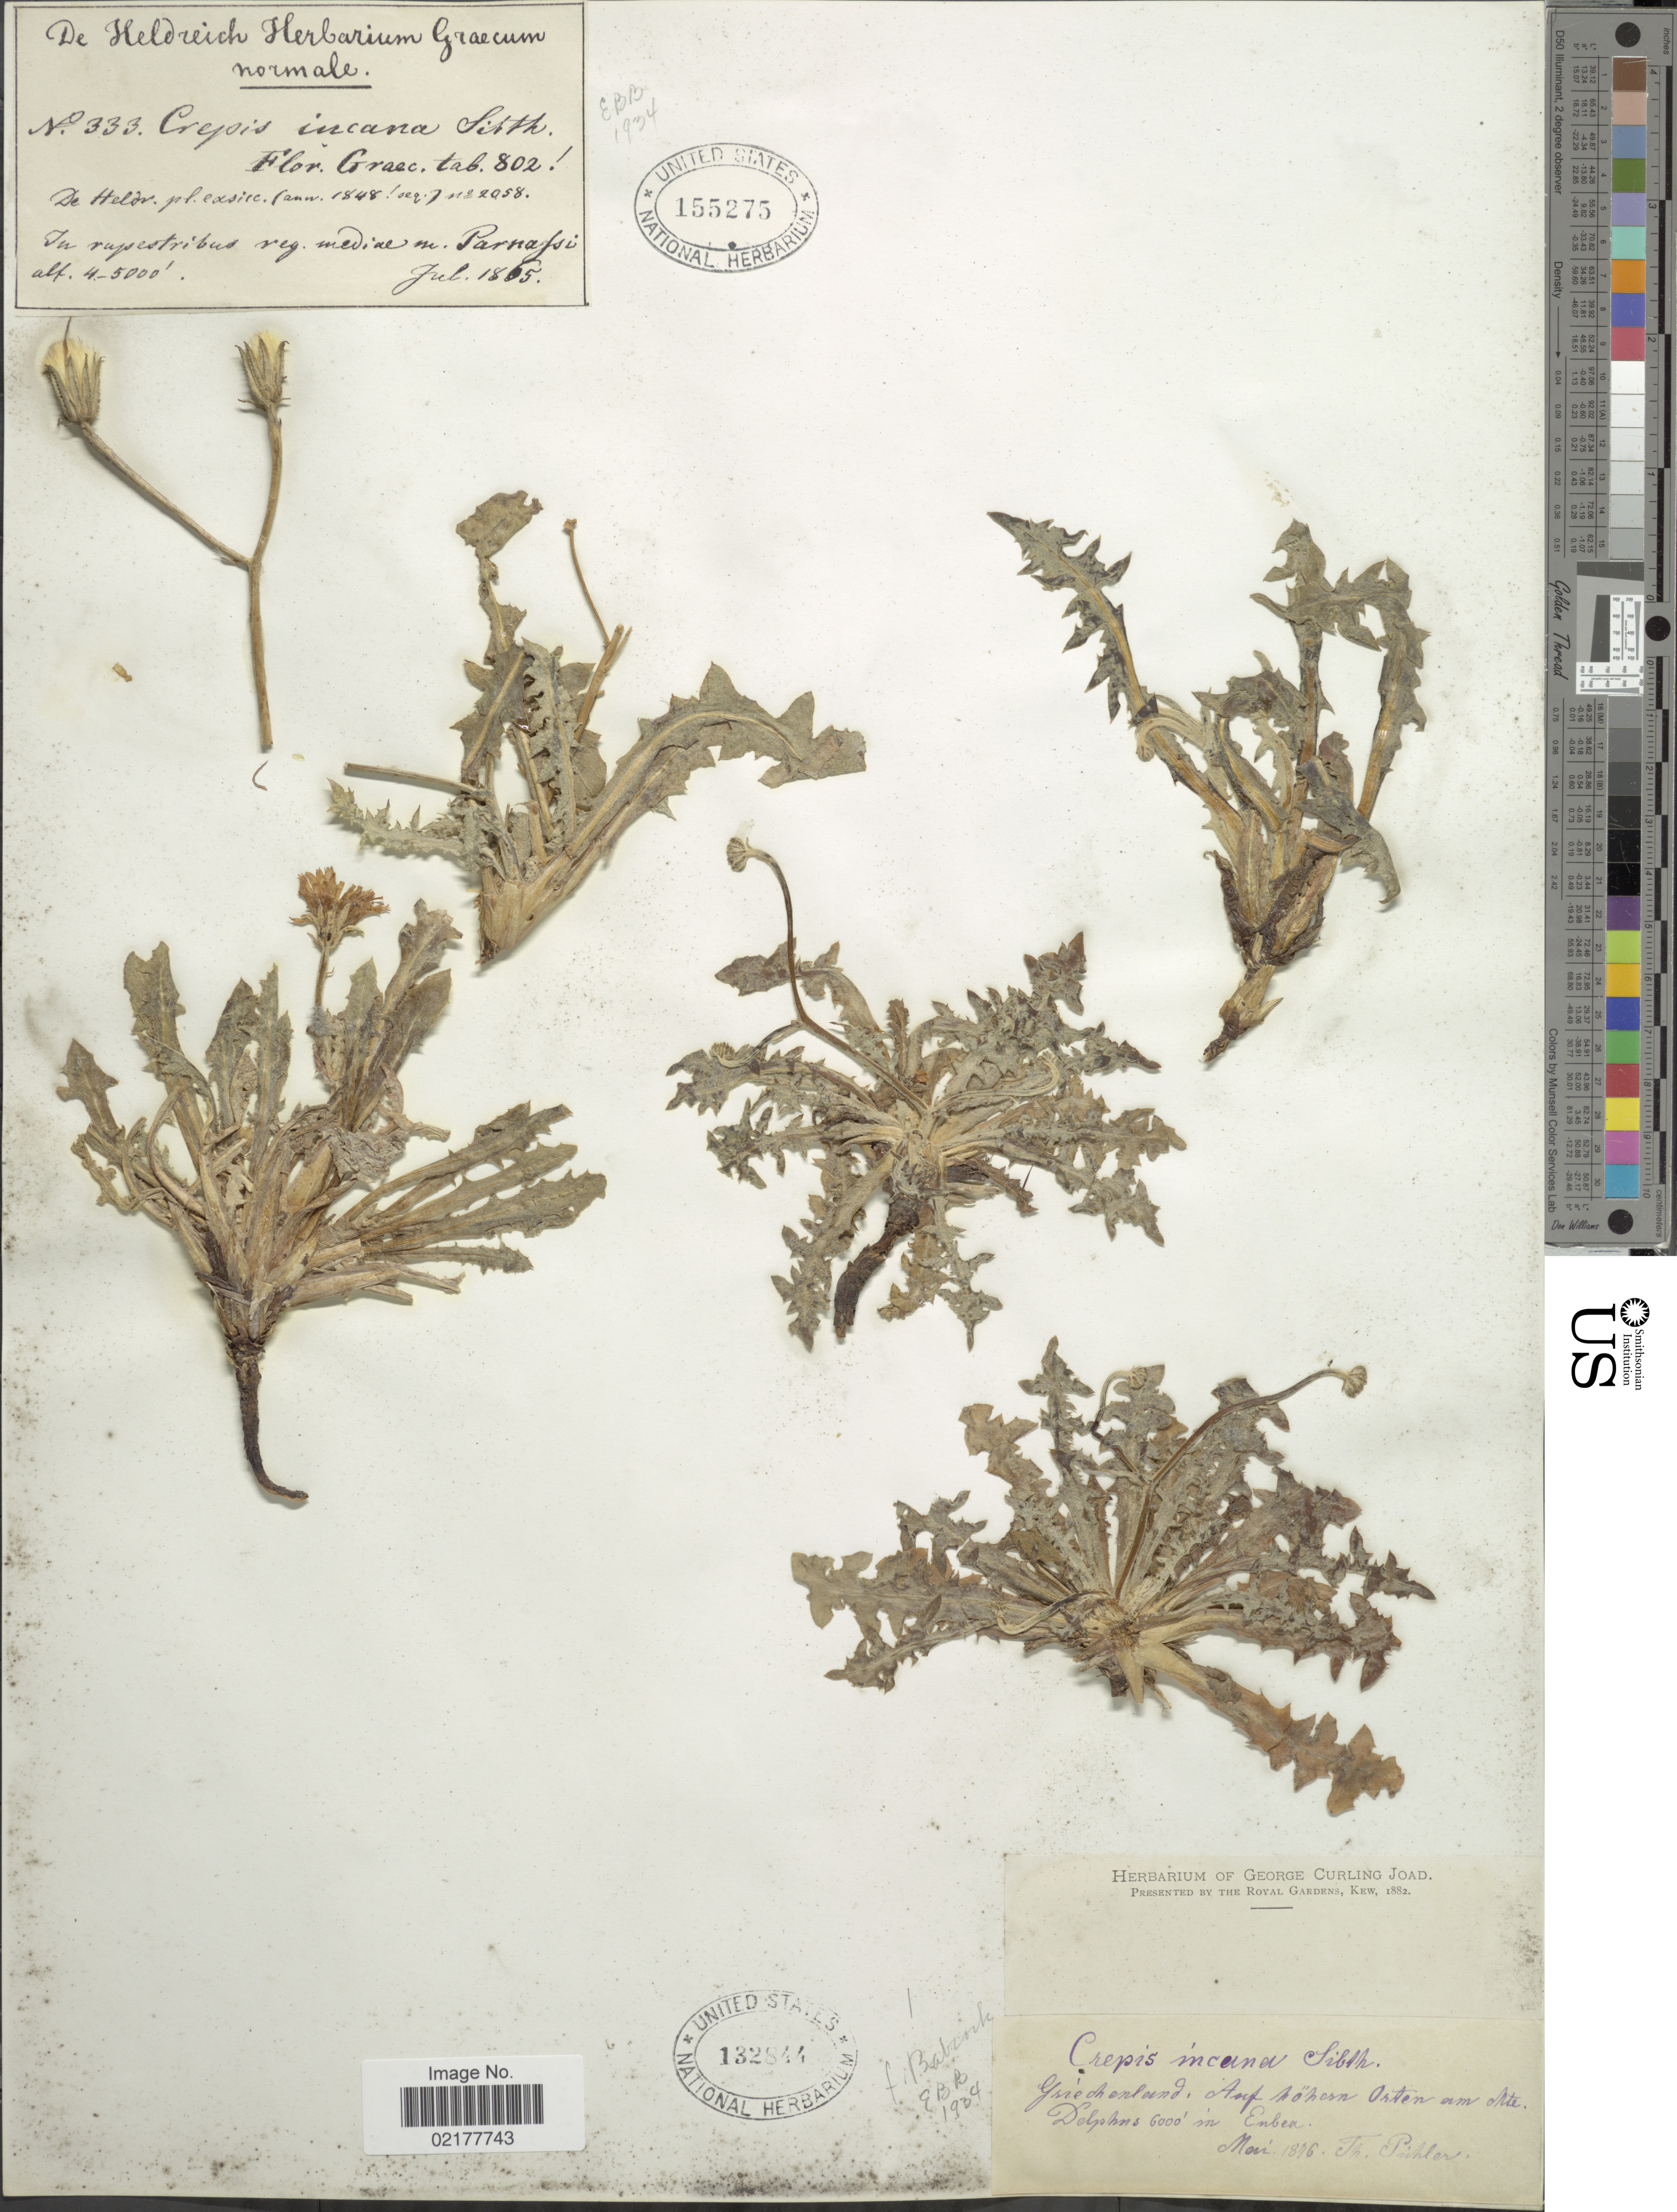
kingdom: Plantae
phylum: Tracheophyta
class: Magnoliopsida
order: Asterales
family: Asteraceae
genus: Crepis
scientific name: Crepis incana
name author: Sm.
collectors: T. Pichler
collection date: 1876-05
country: Greece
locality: Griechenland. Auf hohen Orten am Mte. Delphns in Eubea.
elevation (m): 1829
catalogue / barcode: US 132844